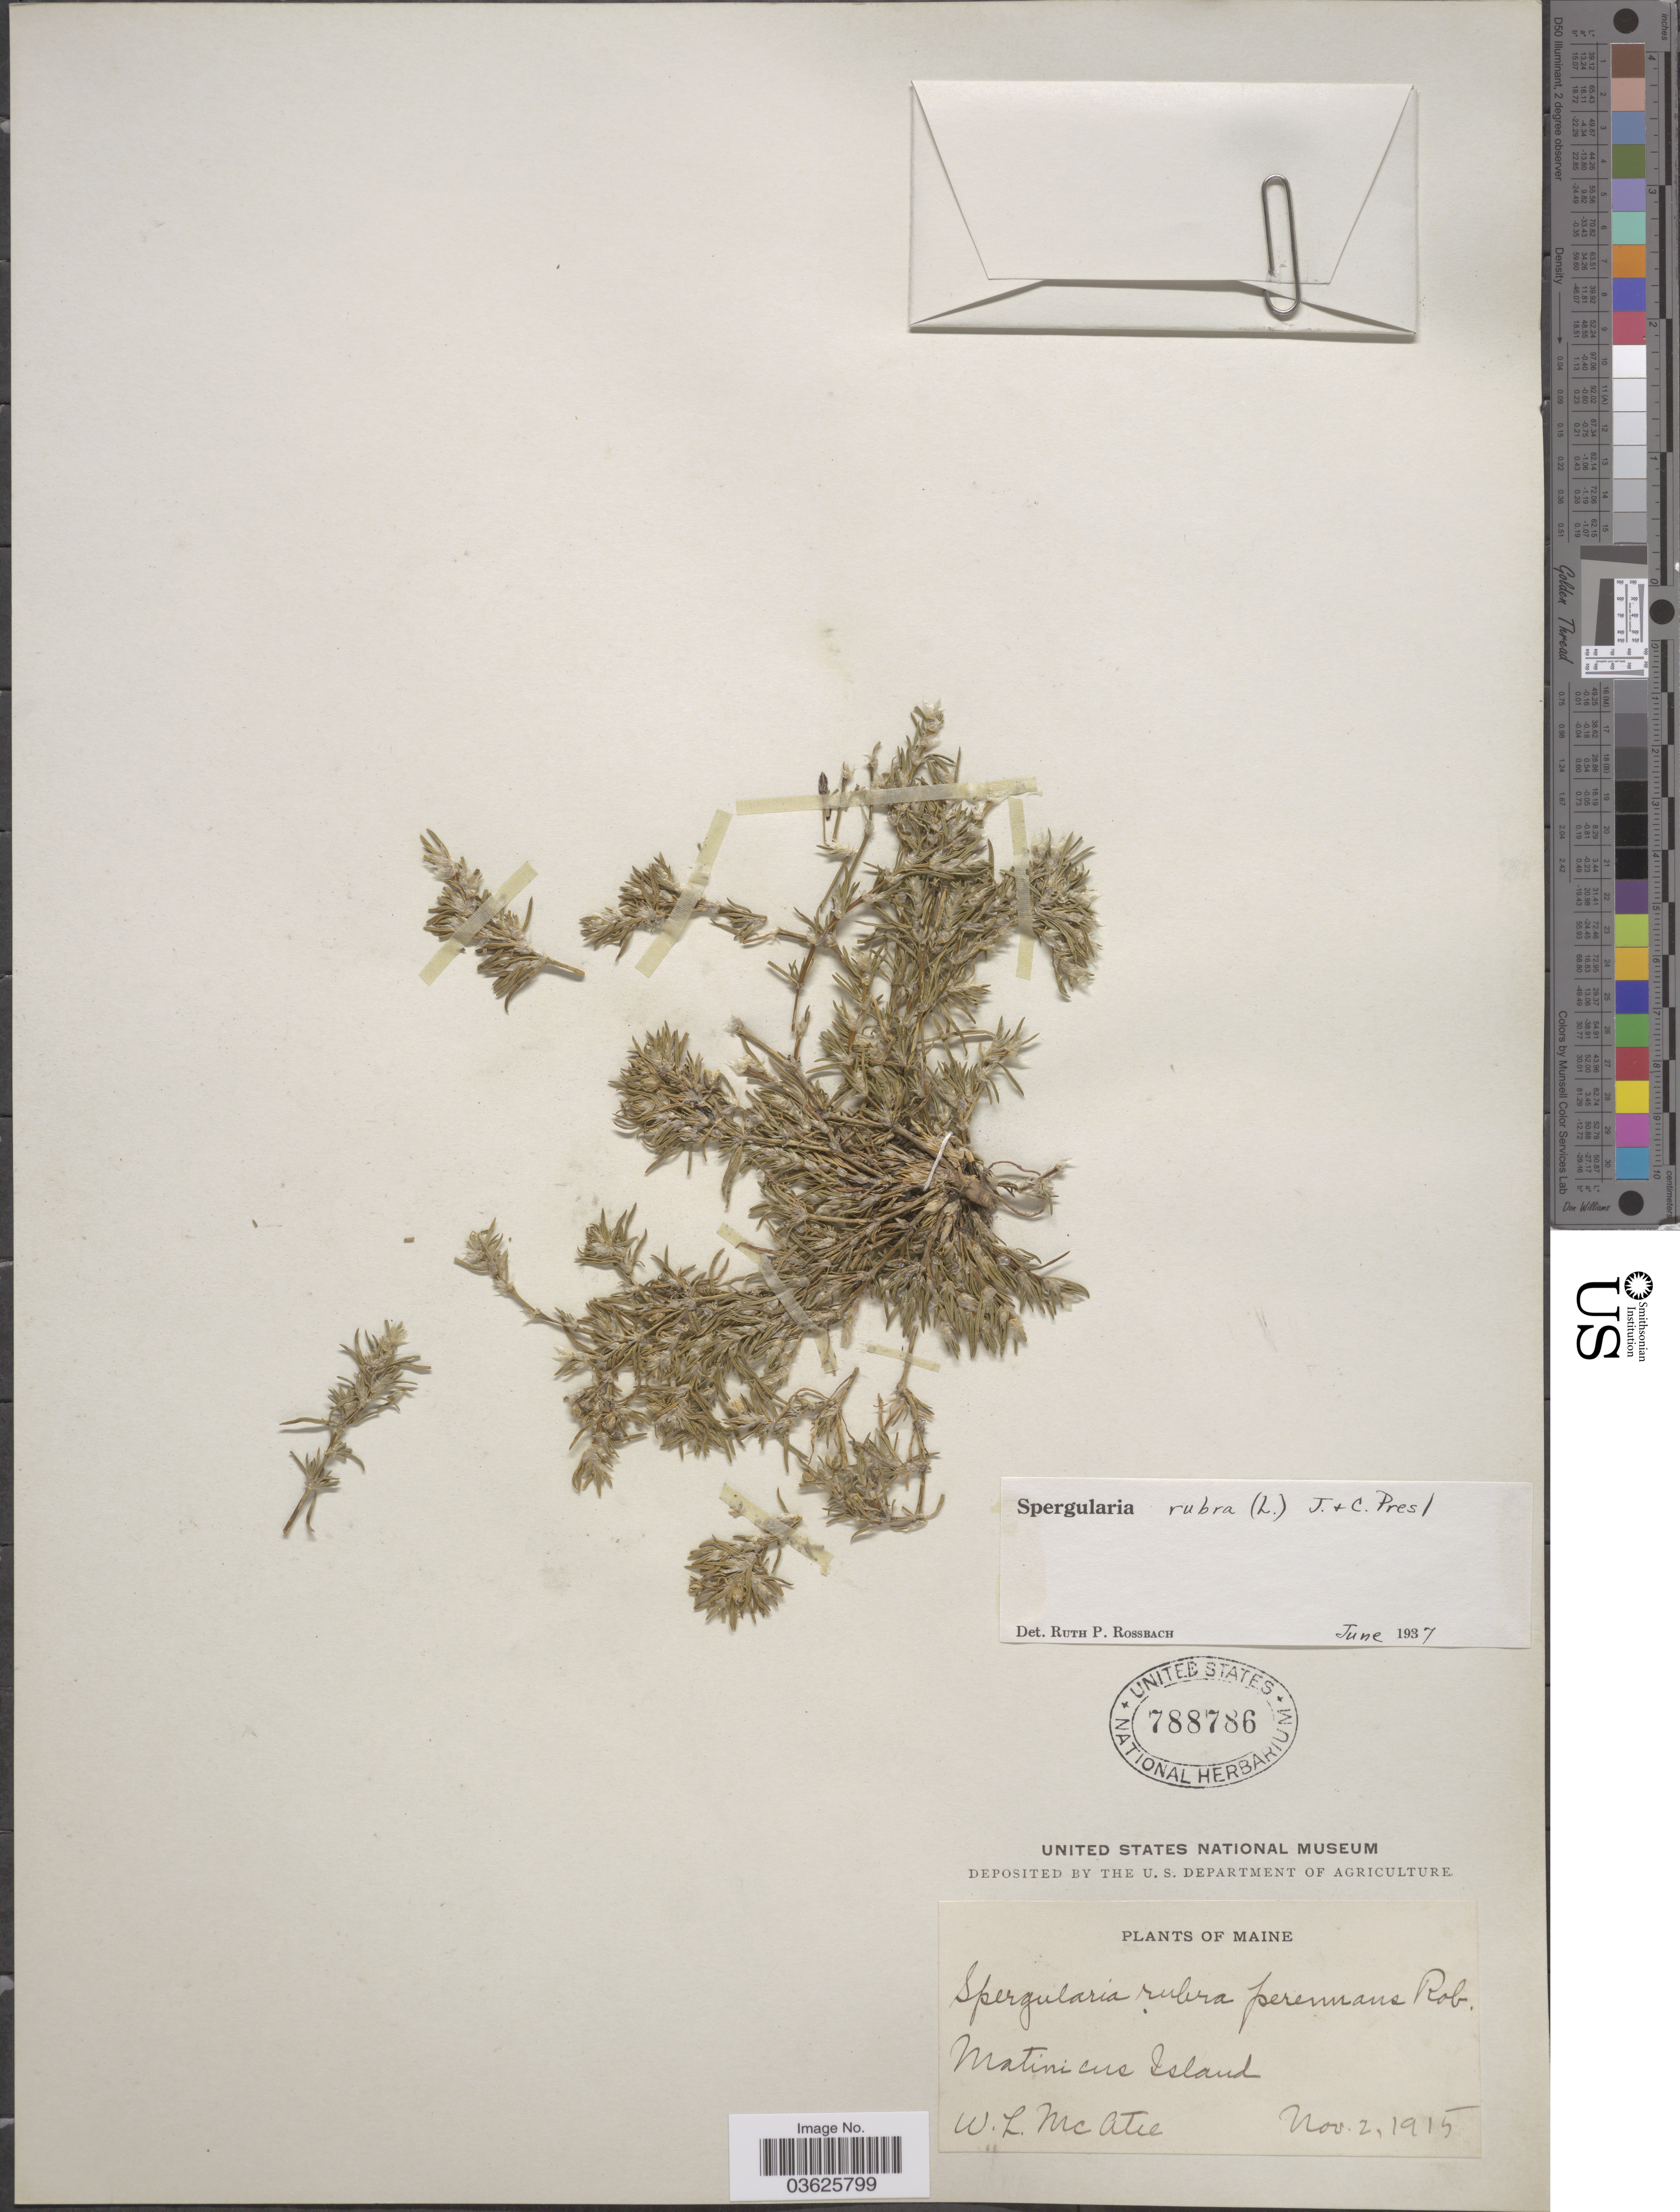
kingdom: Plantae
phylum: Tracheophyta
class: Magnoliopsida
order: Caryophyllales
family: Caryophyllaceae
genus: Spergularia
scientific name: Spergularia rubra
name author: (L.) J. Presl & C. Presl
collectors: W. McAtee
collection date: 1915-11-02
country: United States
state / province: Maine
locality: Matinicus Island.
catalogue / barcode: US 788786